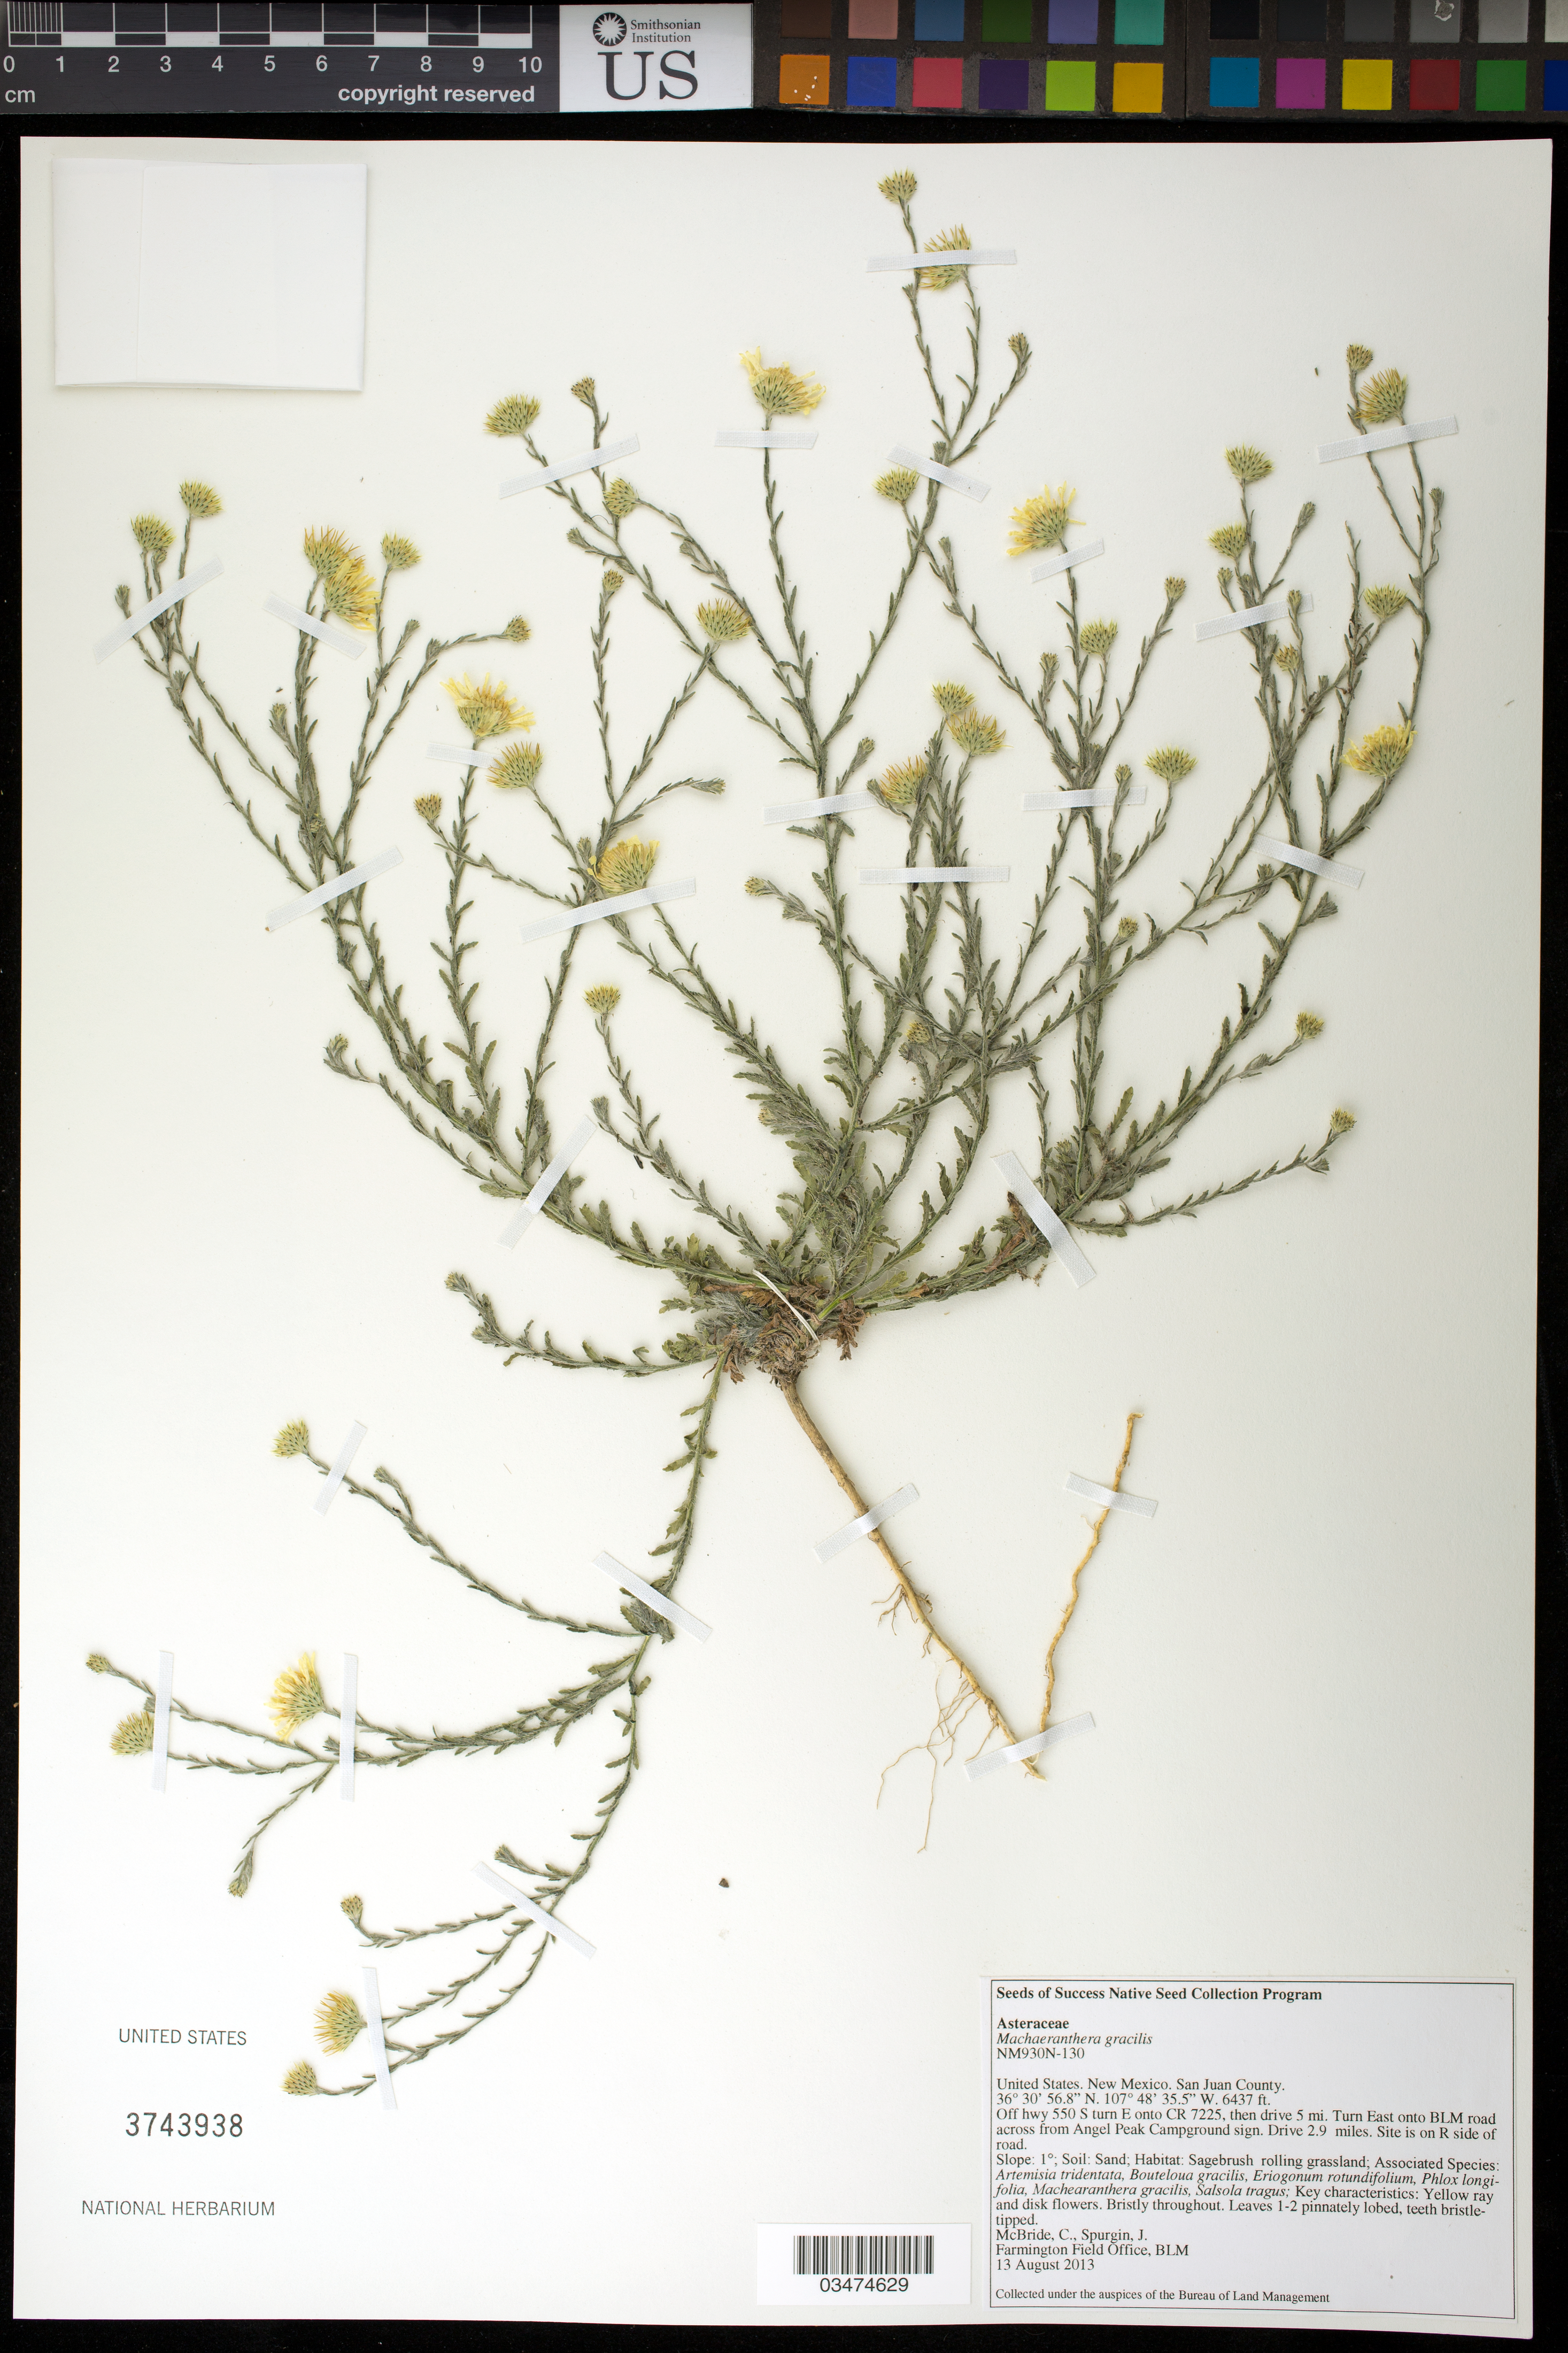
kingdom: Plantae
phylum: Tracheophyta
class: Magnoliopsida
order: Asterales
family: Asteraceae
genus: Machaeranthera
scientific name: Machaeranthera gracilis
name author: (Nutt.) Shinners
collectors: C. McBride & J. Spurgin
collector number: NM930N-130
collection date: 2013-08-13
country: United States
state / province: New Mexico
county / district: San Juan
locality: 2.9 mi. from Angel Peak Campground sign on BLM road.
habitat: Sand. Sagebrush rolling grassland.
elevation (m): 1962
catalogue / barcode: US 3743938